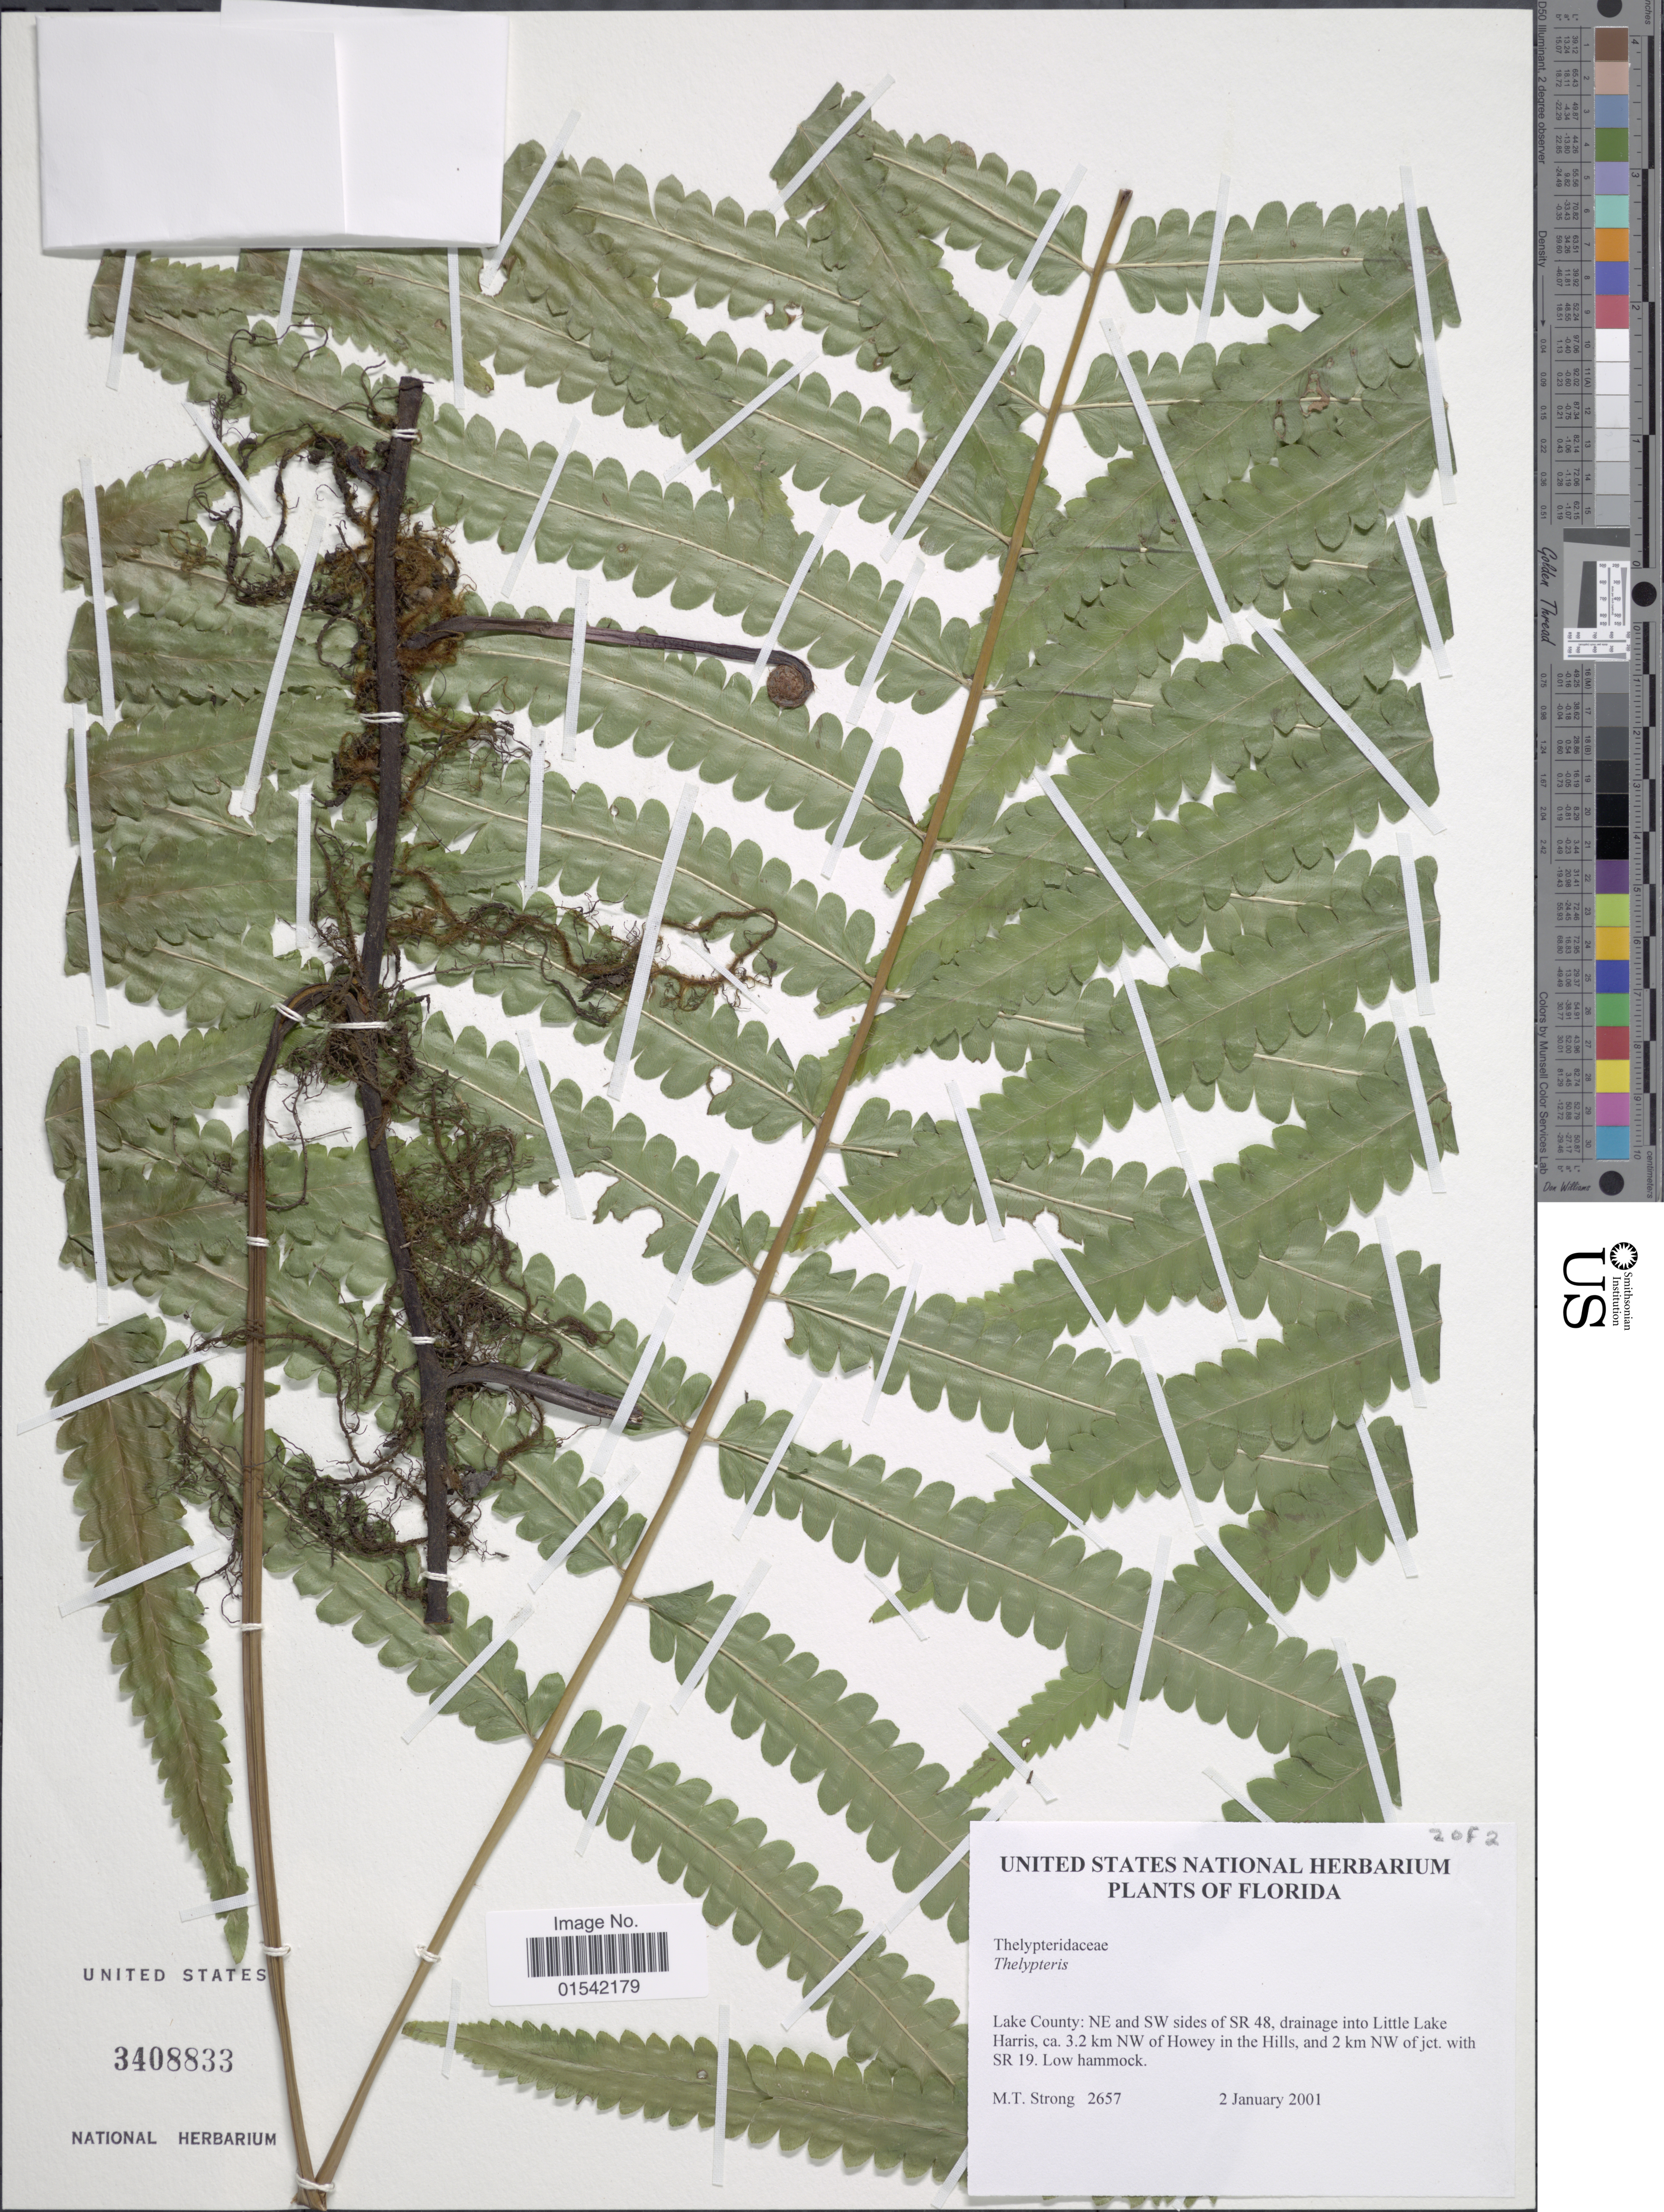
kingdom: Plantae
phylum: Tracheophyta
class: Polypodiopsida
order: Polypodiales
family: Thelypteridaceae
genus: Cyclosorus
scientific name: Cyclosorus sp.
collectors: M. T. Strong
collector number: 2657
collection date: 2001-01-02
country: United States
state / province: Florida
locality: Lake County: NE and SW sides of SR 48, drainage into Little Lake Harris, ca. 3.2 km NW of Howey in the Hills, and 2 km NW of jct. with SR 19. Low hammock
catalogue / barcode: US 3408833